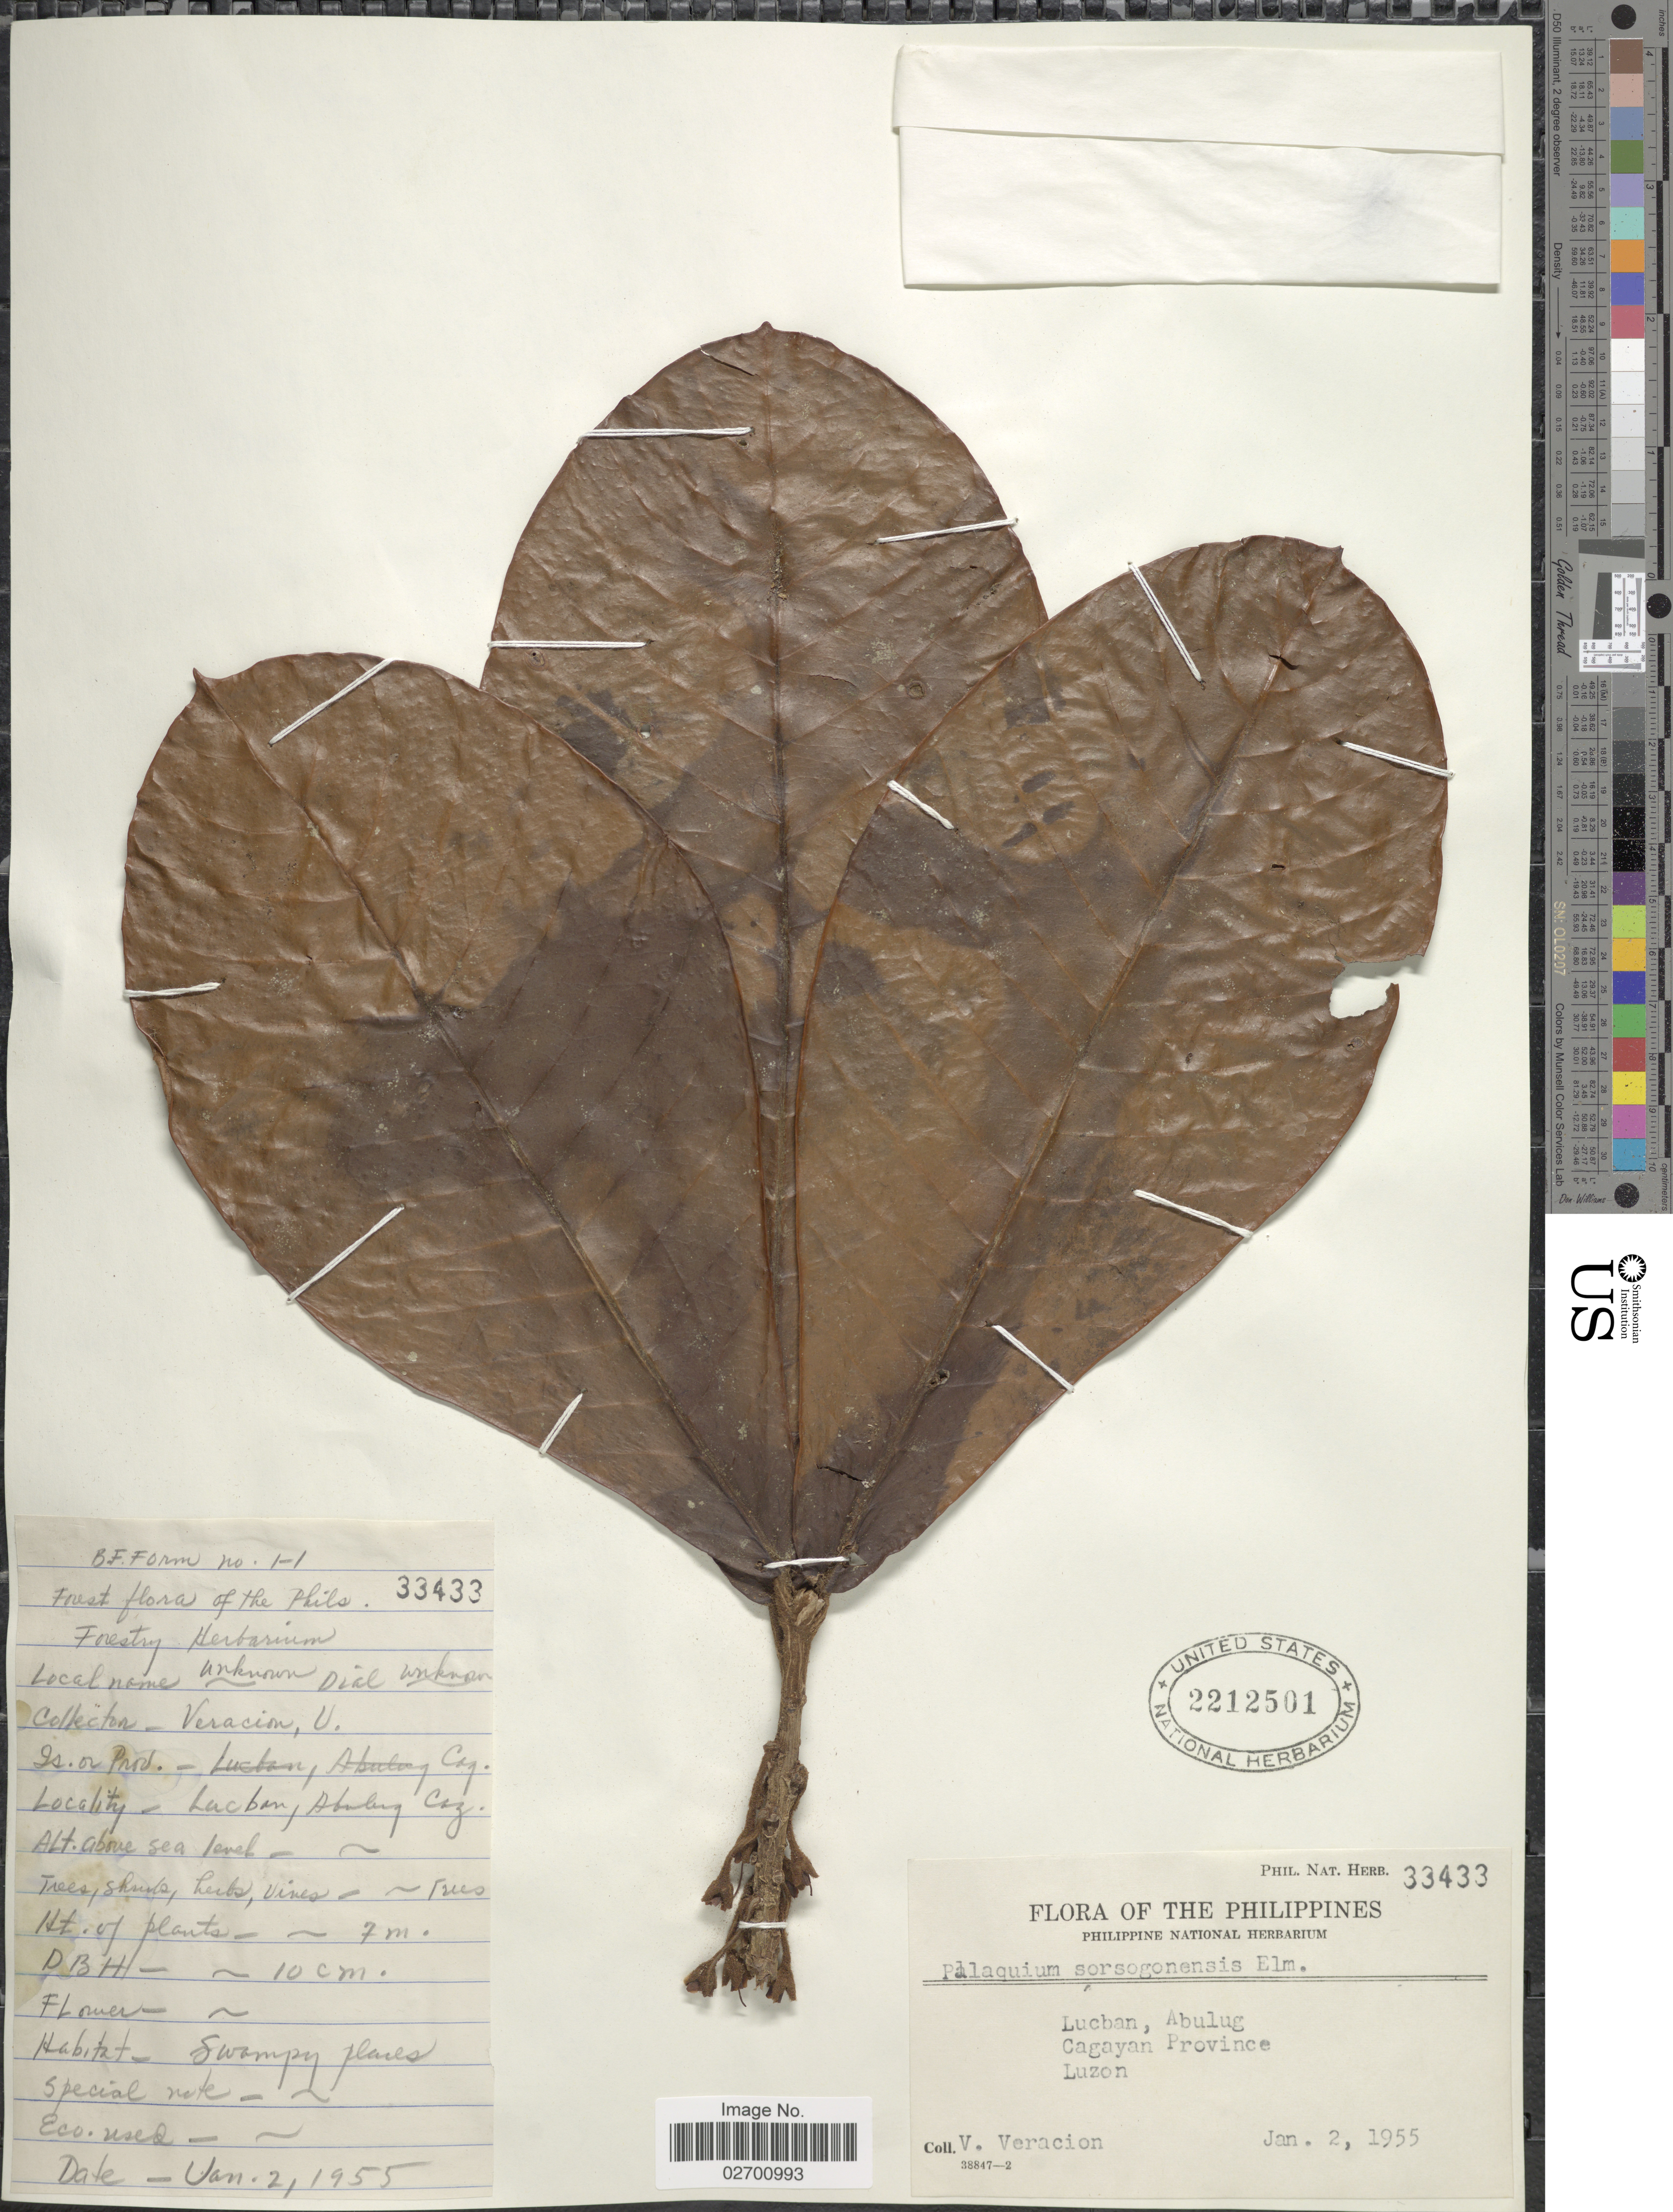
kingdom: Plantae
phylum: Tracheophyta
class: Magnoliopsida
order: Ericales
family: Sapotaceae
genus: Palaquium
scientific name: Palaquium sorsogonense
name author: Elmer in H.J. Lam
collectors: V. Veracion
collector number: Phil. Nat. Herb. 33433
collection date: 1955-01-02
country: Philippines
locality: Lucban, Abulug, Cagayan Province, Luzon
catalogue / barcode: US 2212501